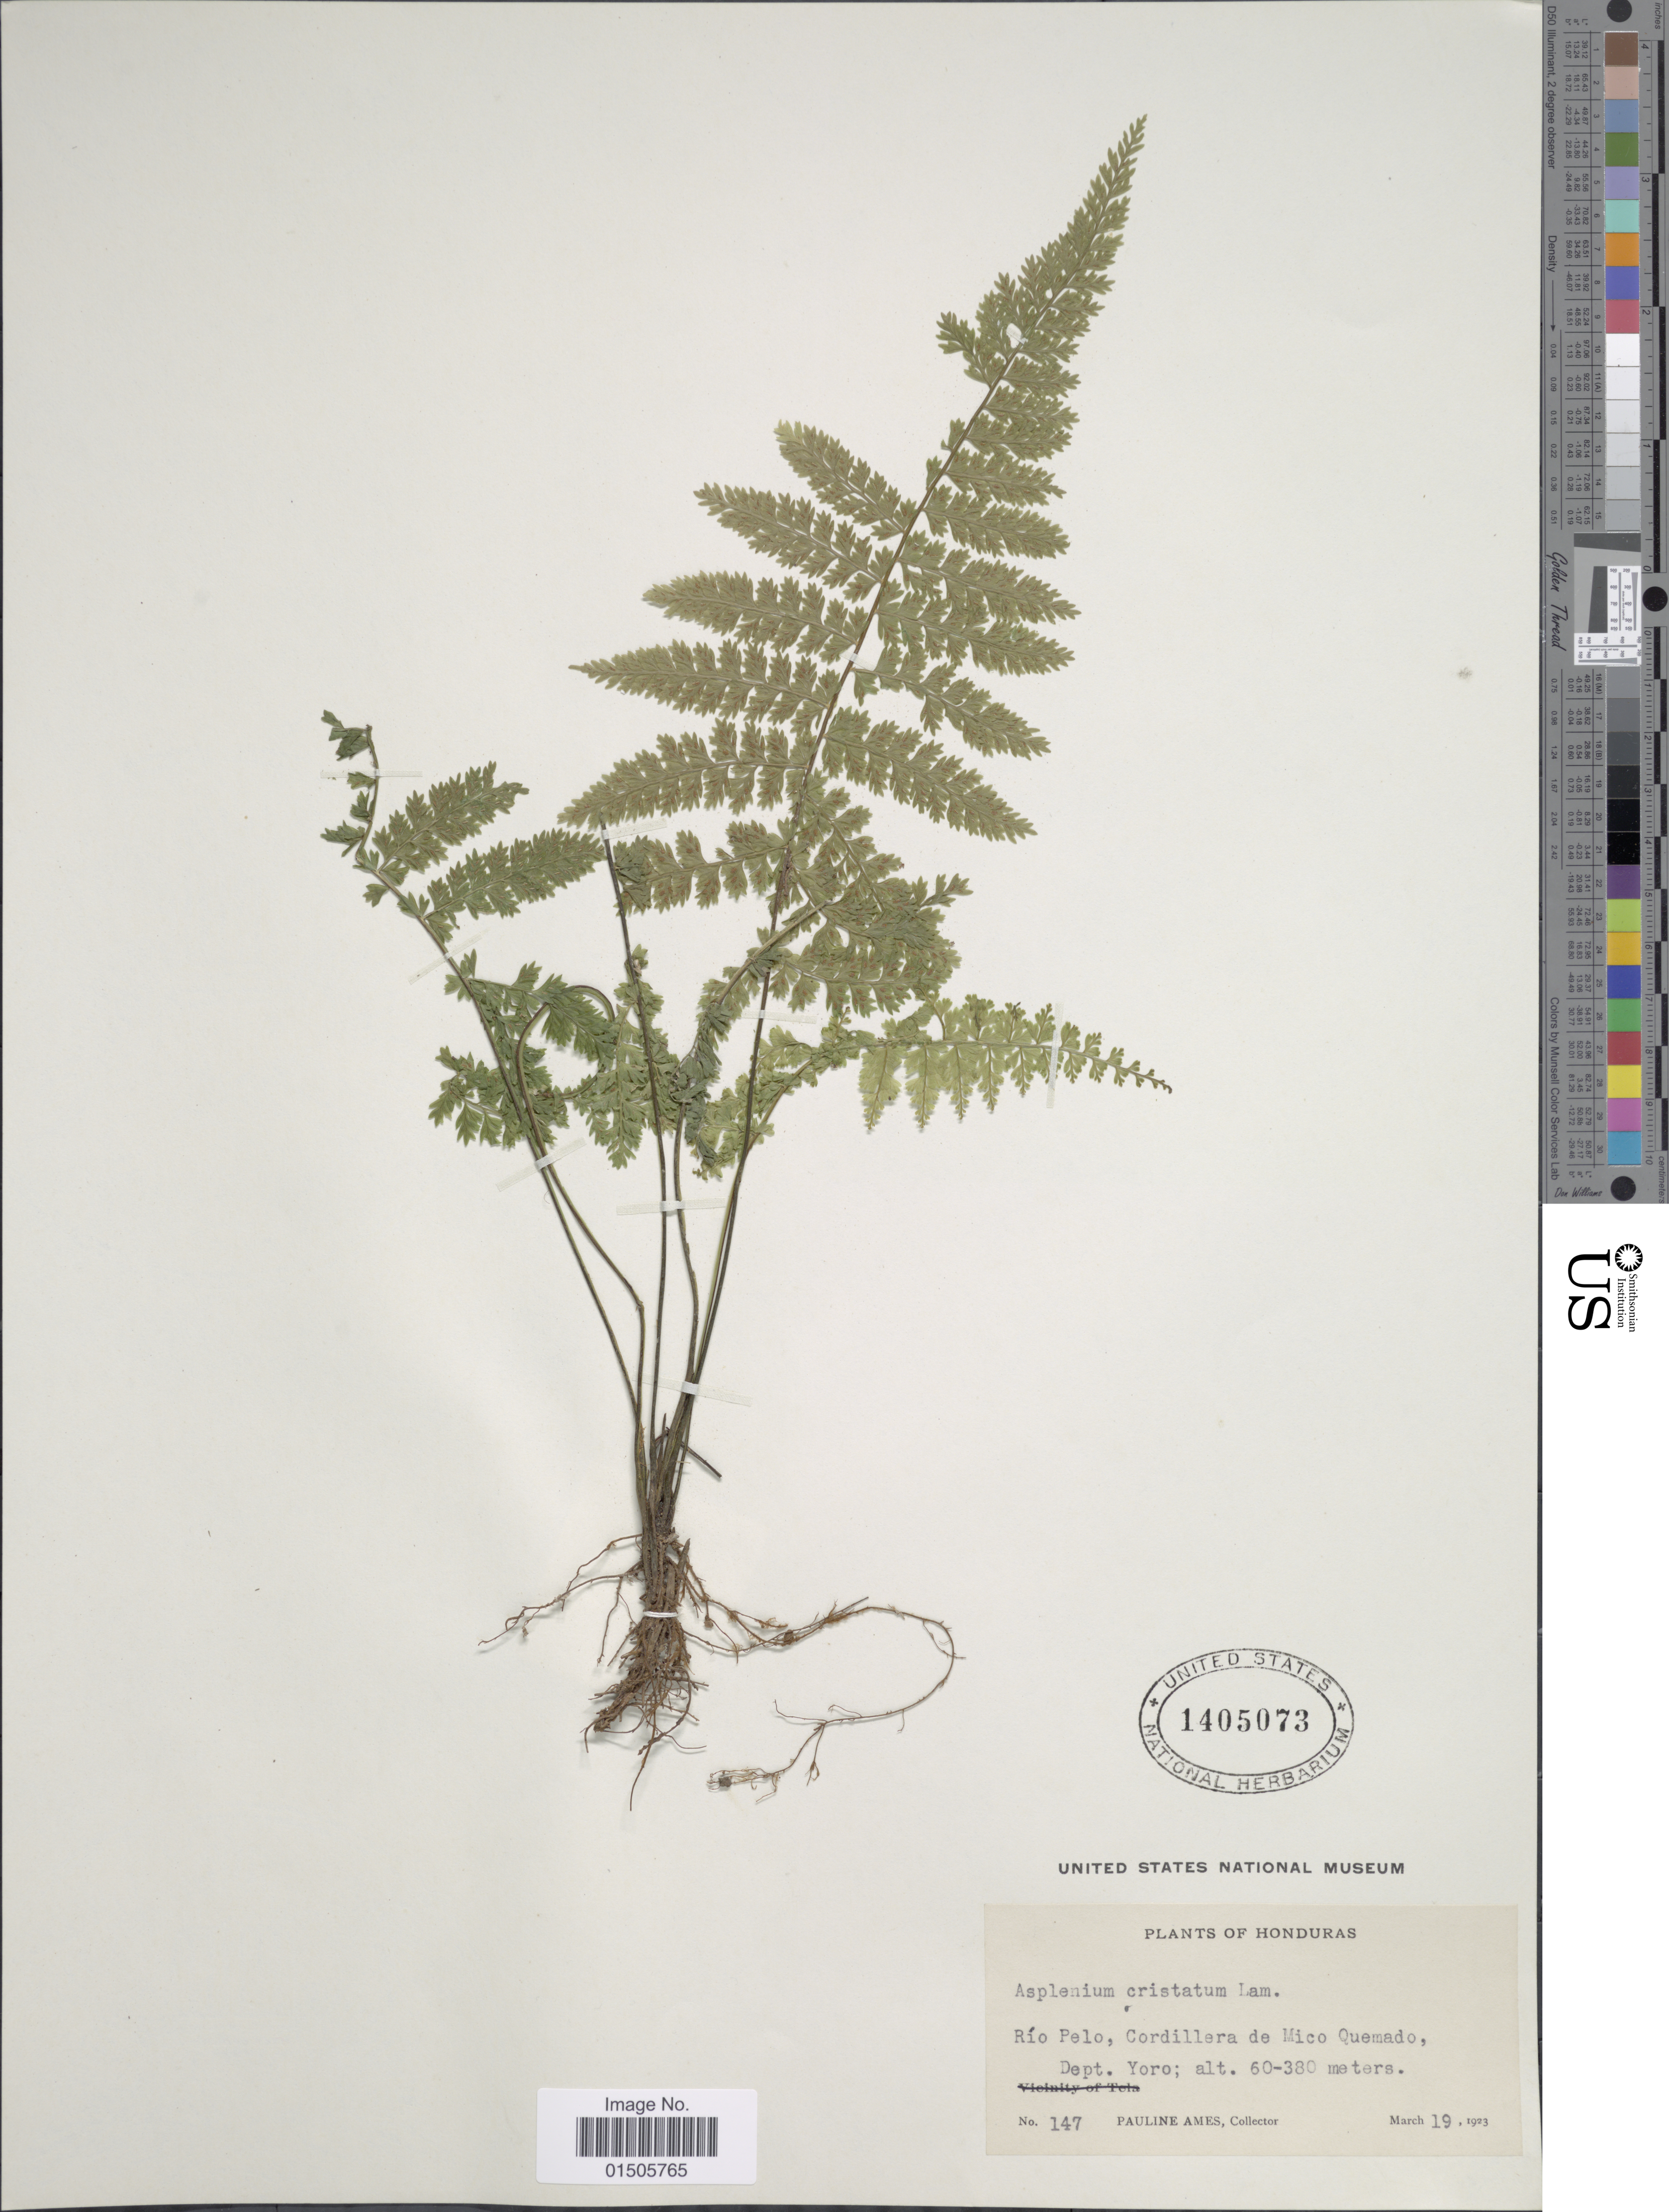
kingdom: Plantae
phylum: Tracheophyta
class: Polypodiopsida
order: Polypodiales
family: Aspleniaceae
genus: Asplenium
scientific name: Asplenium cristatum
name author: Lam.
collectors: P. Ames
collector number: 147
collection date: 1923-03-19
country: Honduras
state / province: Yoro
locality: Rio Pelo, Cordillera de Mico Quemdao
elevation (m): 60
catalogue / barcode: US 1405073